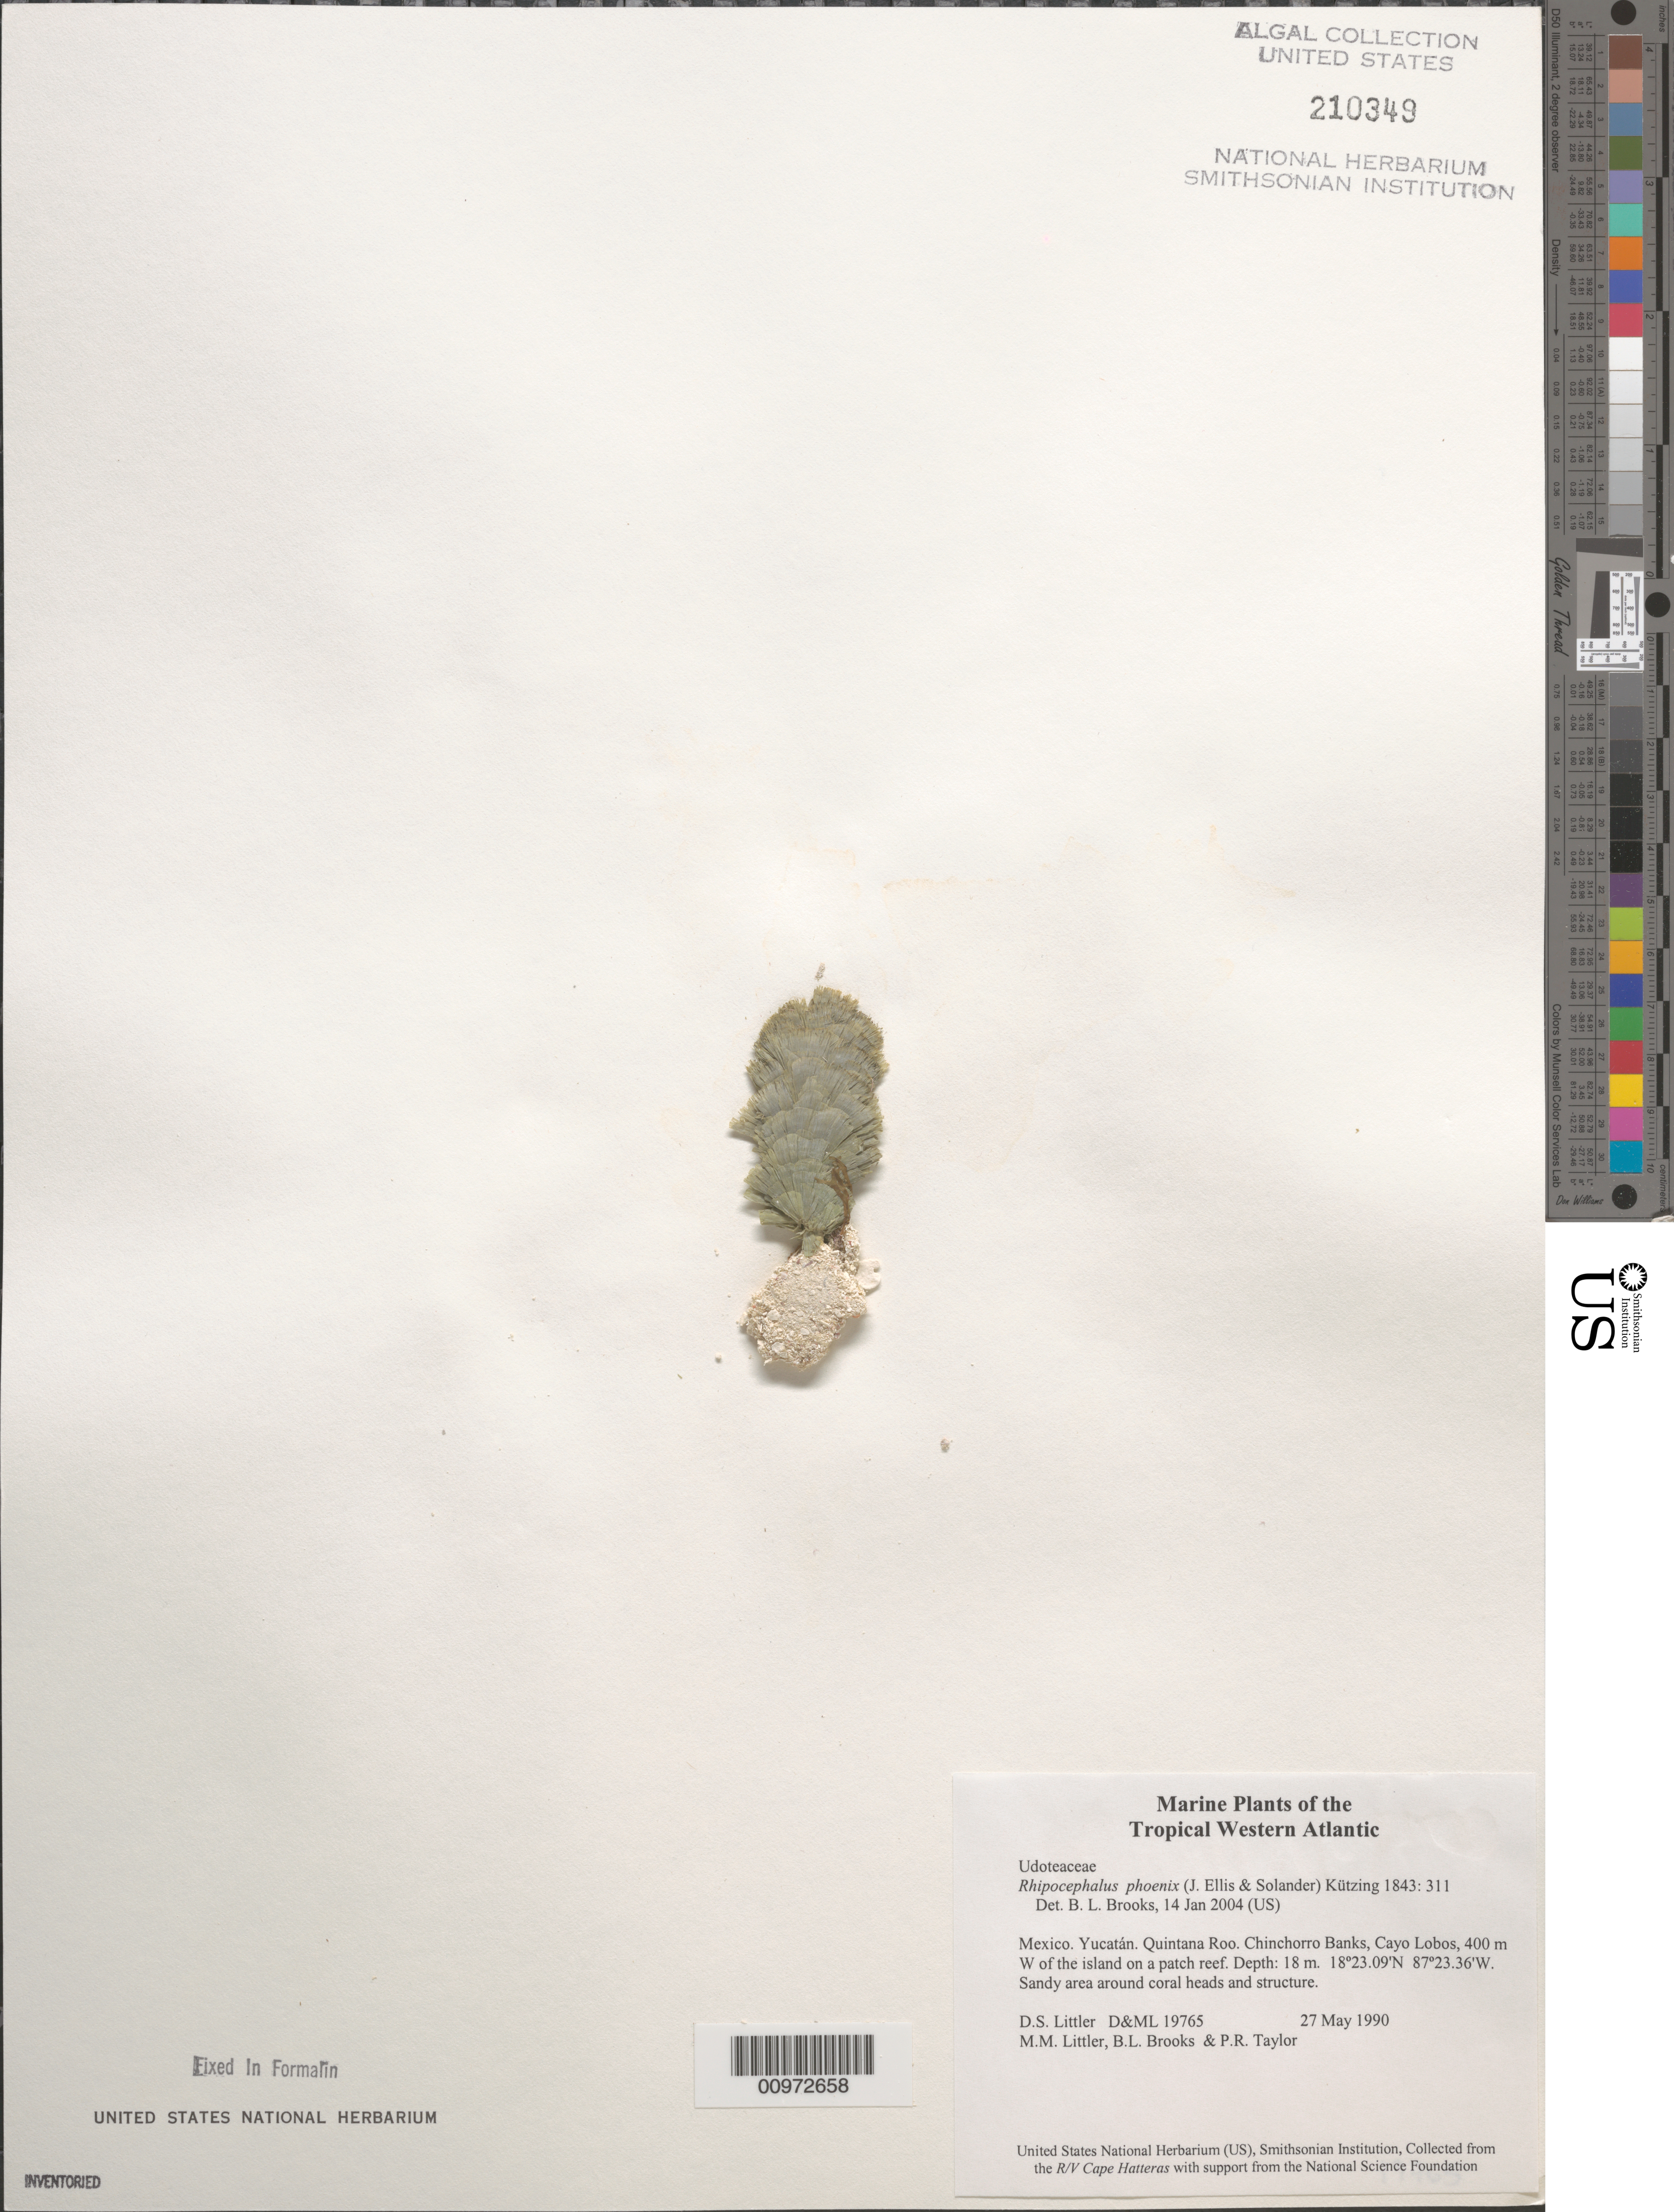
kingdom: Plantae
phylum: Chlorophyta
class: Ulvophyceae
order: Bryopsidales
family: Udoteaceae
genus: Rhipocephalus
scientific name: Rhipocephalus phoenix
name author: (J. Ellis & Sol.) Kütz.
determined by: Brooks, B. L., (BOT), Smithsonian Institution - National Museum of Natural History (UNITED STATES)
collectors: D. S. Littler, M. M. Littler, B. Brooks & P. R. Taylor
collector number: D&ML 19765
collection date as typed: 27 May 1990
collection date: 1990-05-27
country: Mexico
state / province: Quintana Roo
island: Cayo Lobos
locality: Chinchorro Bank, 400 m west of island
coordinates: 18 23.09'N, 87 23.36'W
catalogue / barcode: US 210349